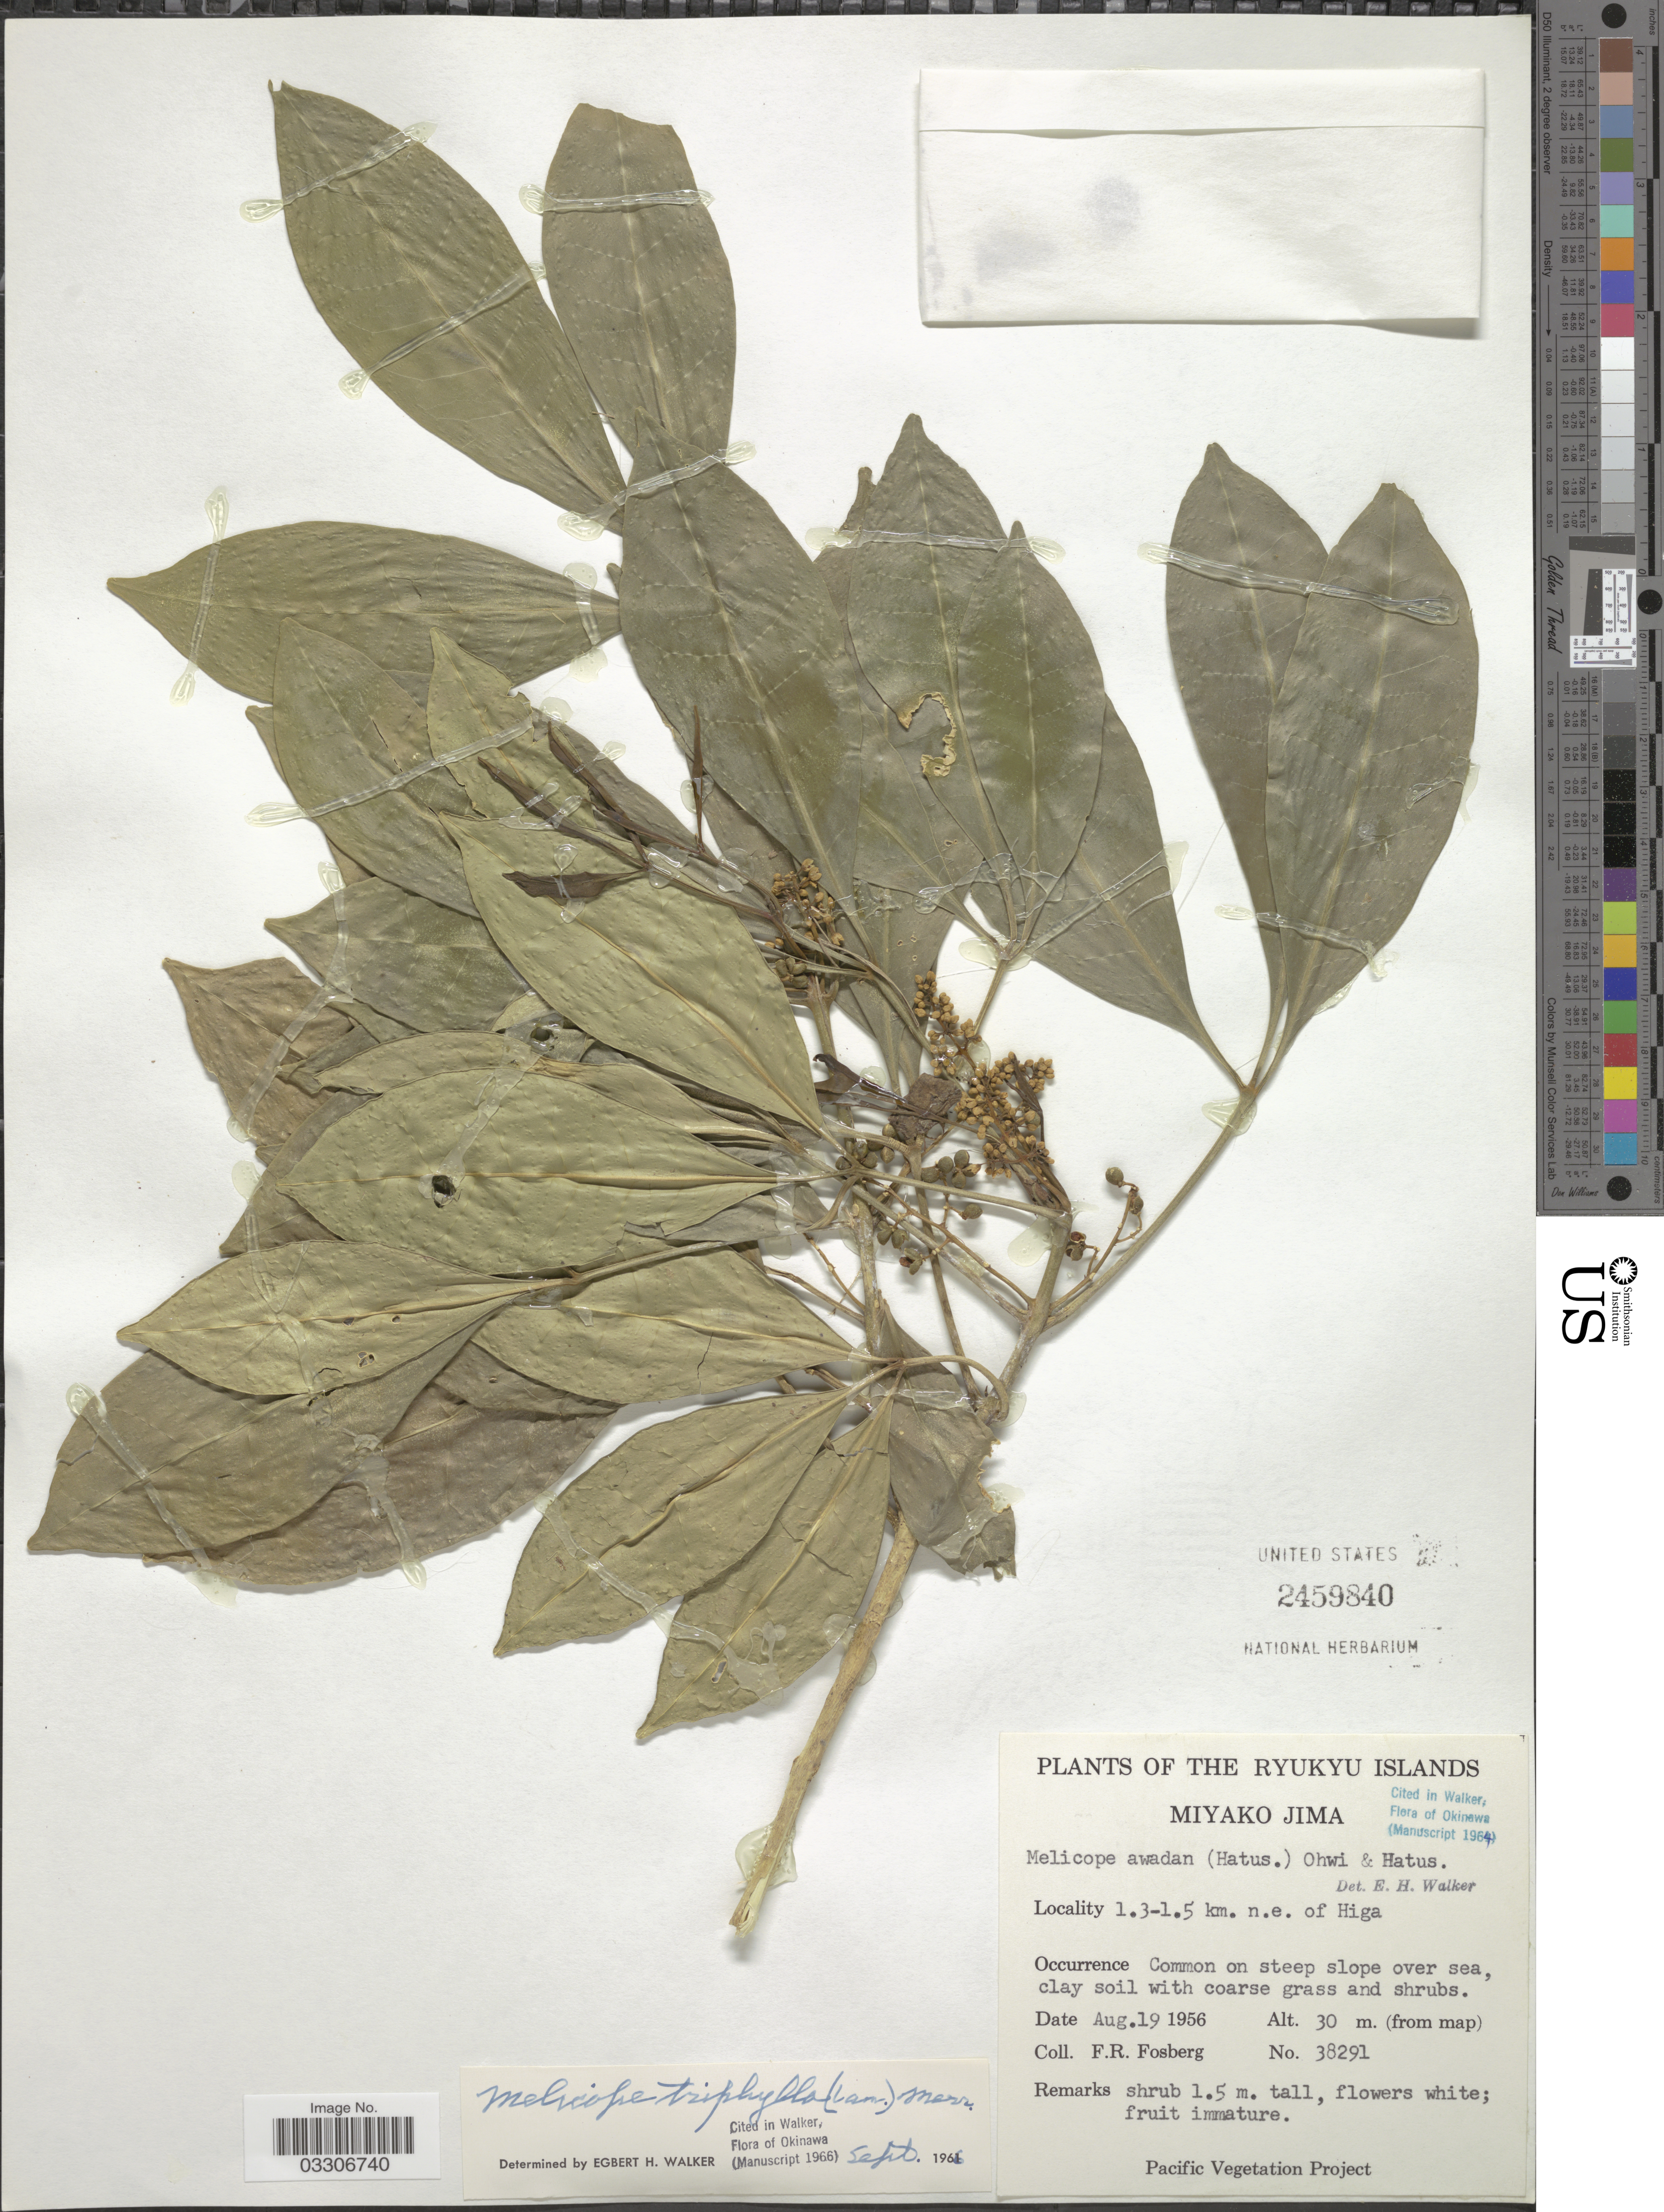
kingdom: Plantae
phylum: Tracheophyta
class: Magnoliopsida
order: Sapindales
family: Rutaceae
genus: Melicope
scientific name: Melicope triphylla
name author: (Lam.) Merr.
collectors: F. R. Fosberg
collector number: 38291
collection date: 1956-08-19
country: Japan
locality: Ryukyu Islands. Miyako Jima. 1.3-1.5 km. n.e. of Higa.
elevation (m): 30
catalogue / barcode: US 2459840